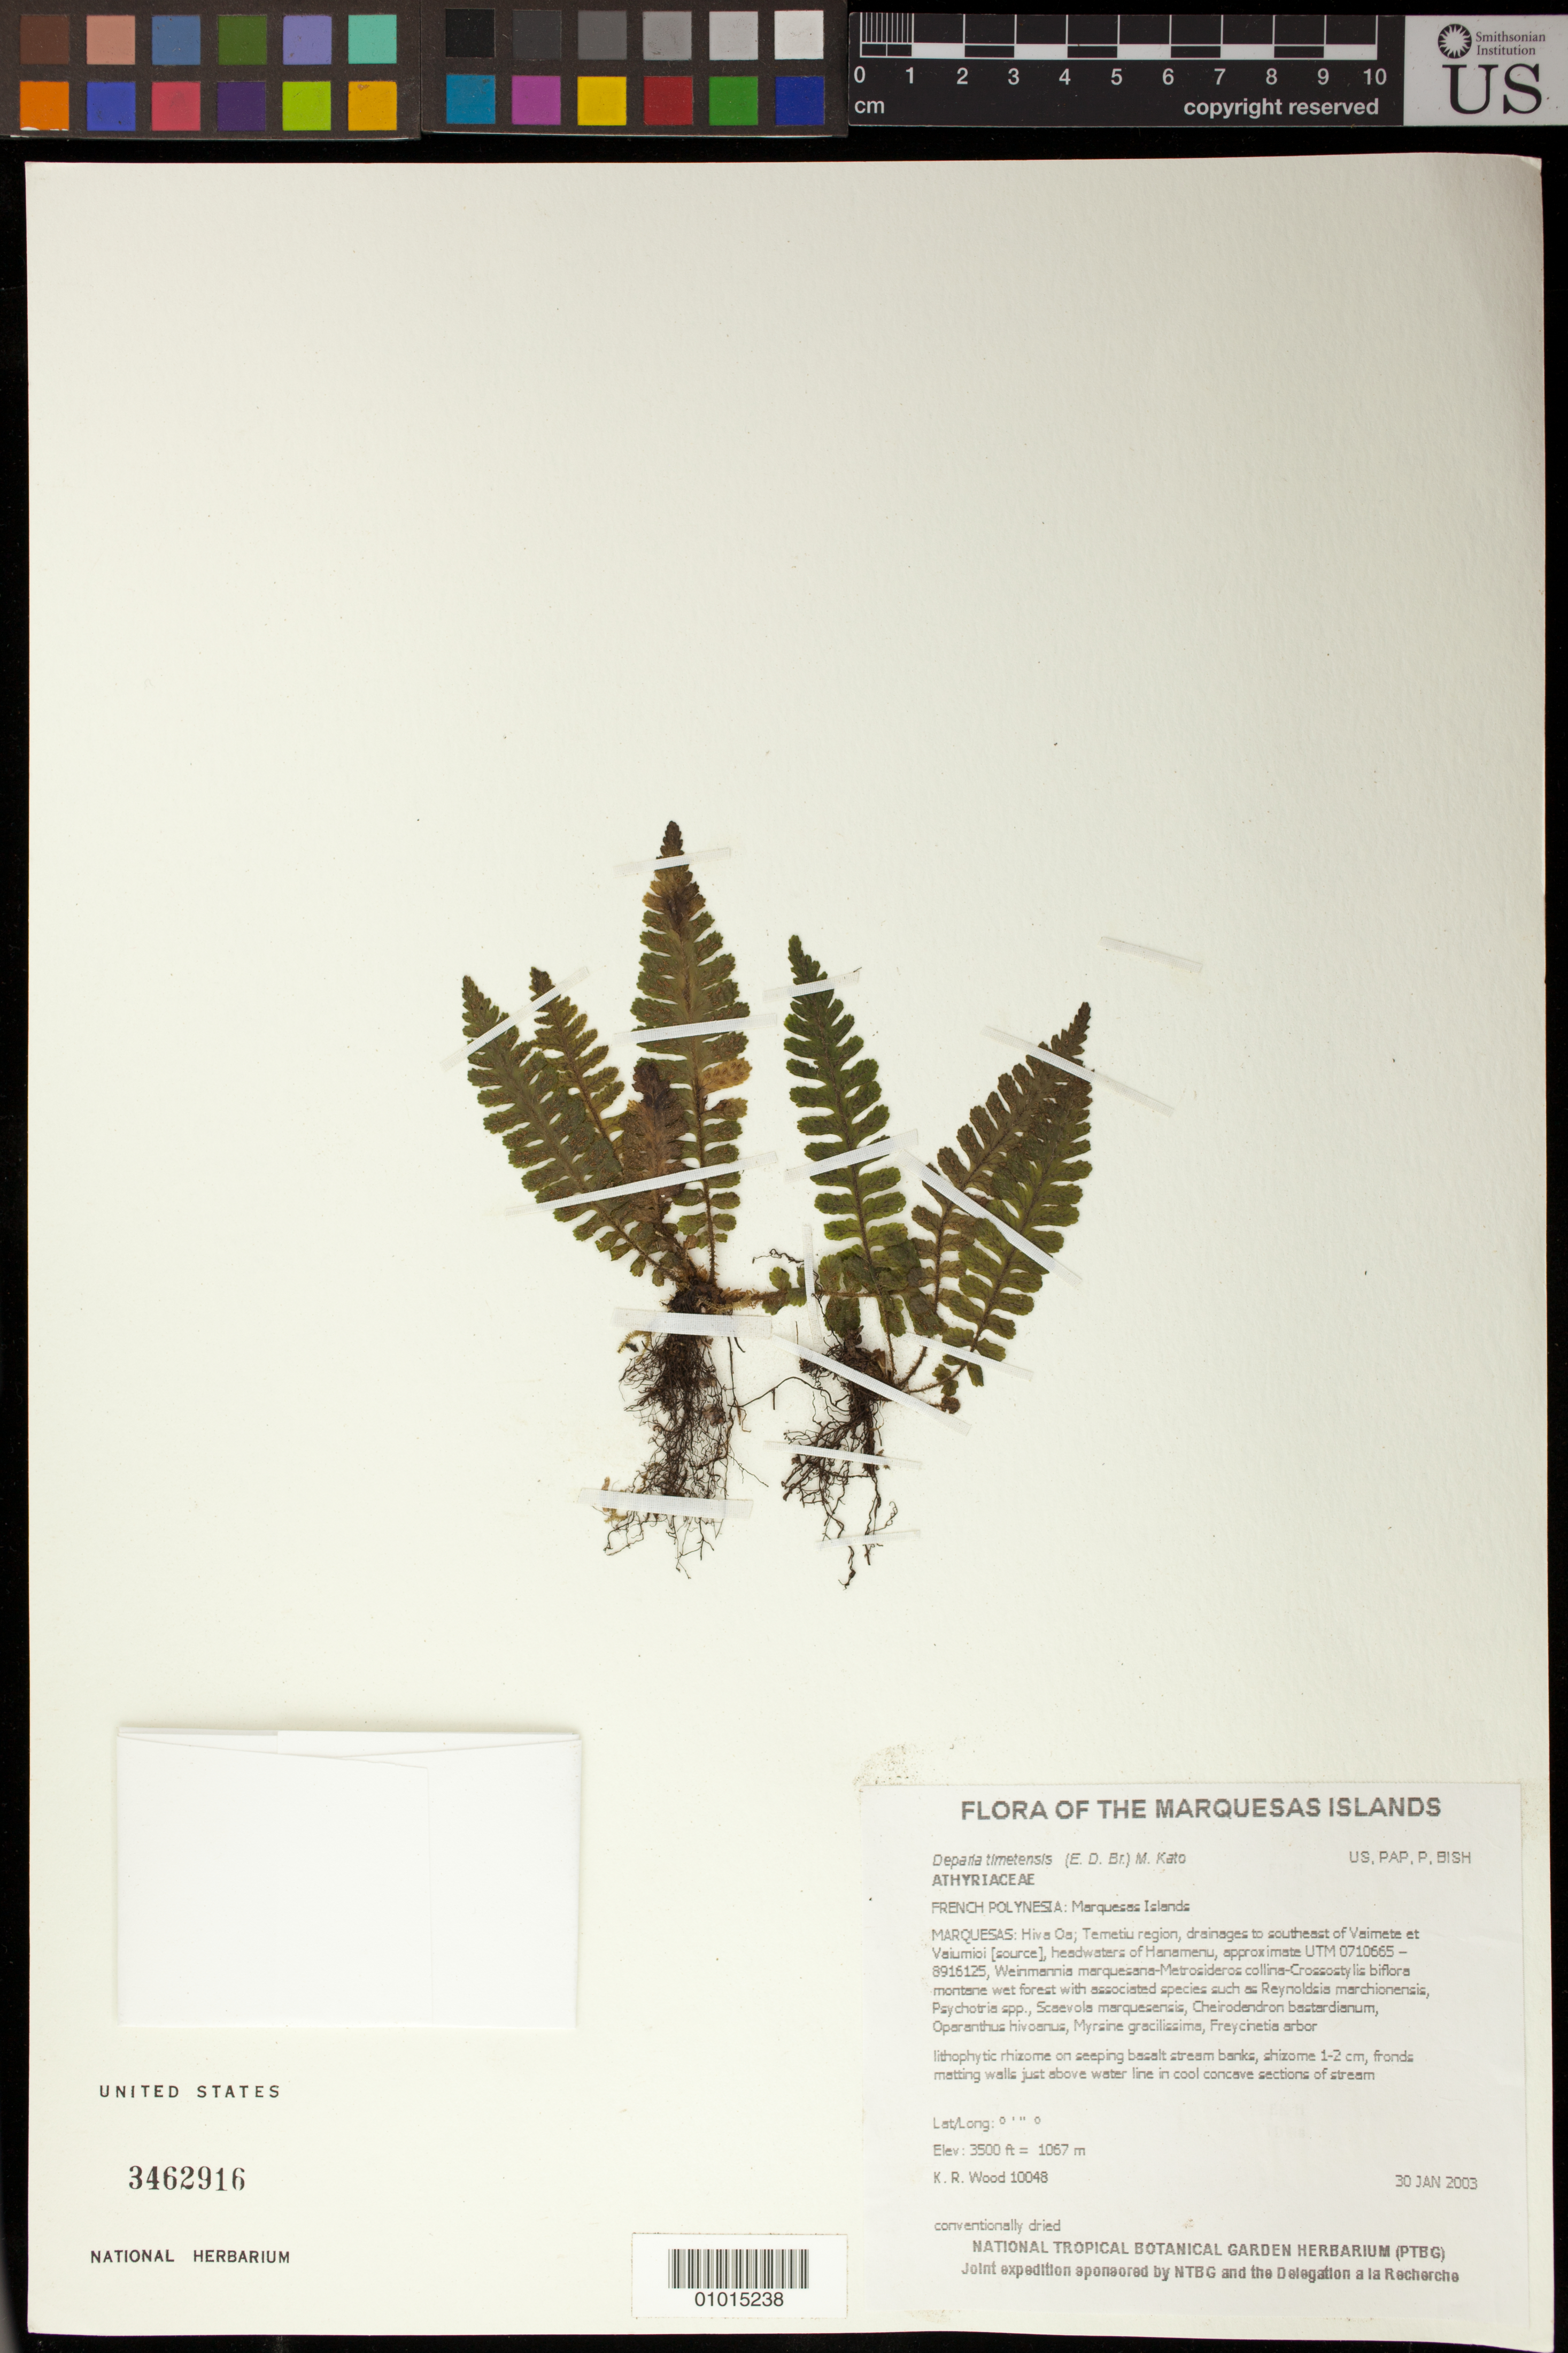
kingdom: Plantae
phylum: Tracheophyta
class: Polypodiopsida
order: Polypodiales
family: Athyriaceae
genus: Deparia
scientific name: Deparia timetensis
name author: (E.D. Br.) M. Kato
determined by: Lorence, David H., (PTBG), National Tropical Botanical Garden (UNITED STATES)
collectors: K. R. Wood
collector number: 10048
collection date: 2003-01-30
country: French Polynesia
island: Hiva Oa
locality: Temetiu region, drainages to southeast of Vaimete et Vaiumioi [source], headwaters of Hanamenu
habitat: Weinmannia marquesana - Metrosideros collina - Crossostylis biflora montane wet forest. Just above water line in cool concave sections of stream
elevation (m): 1067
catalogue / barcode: US 3462916